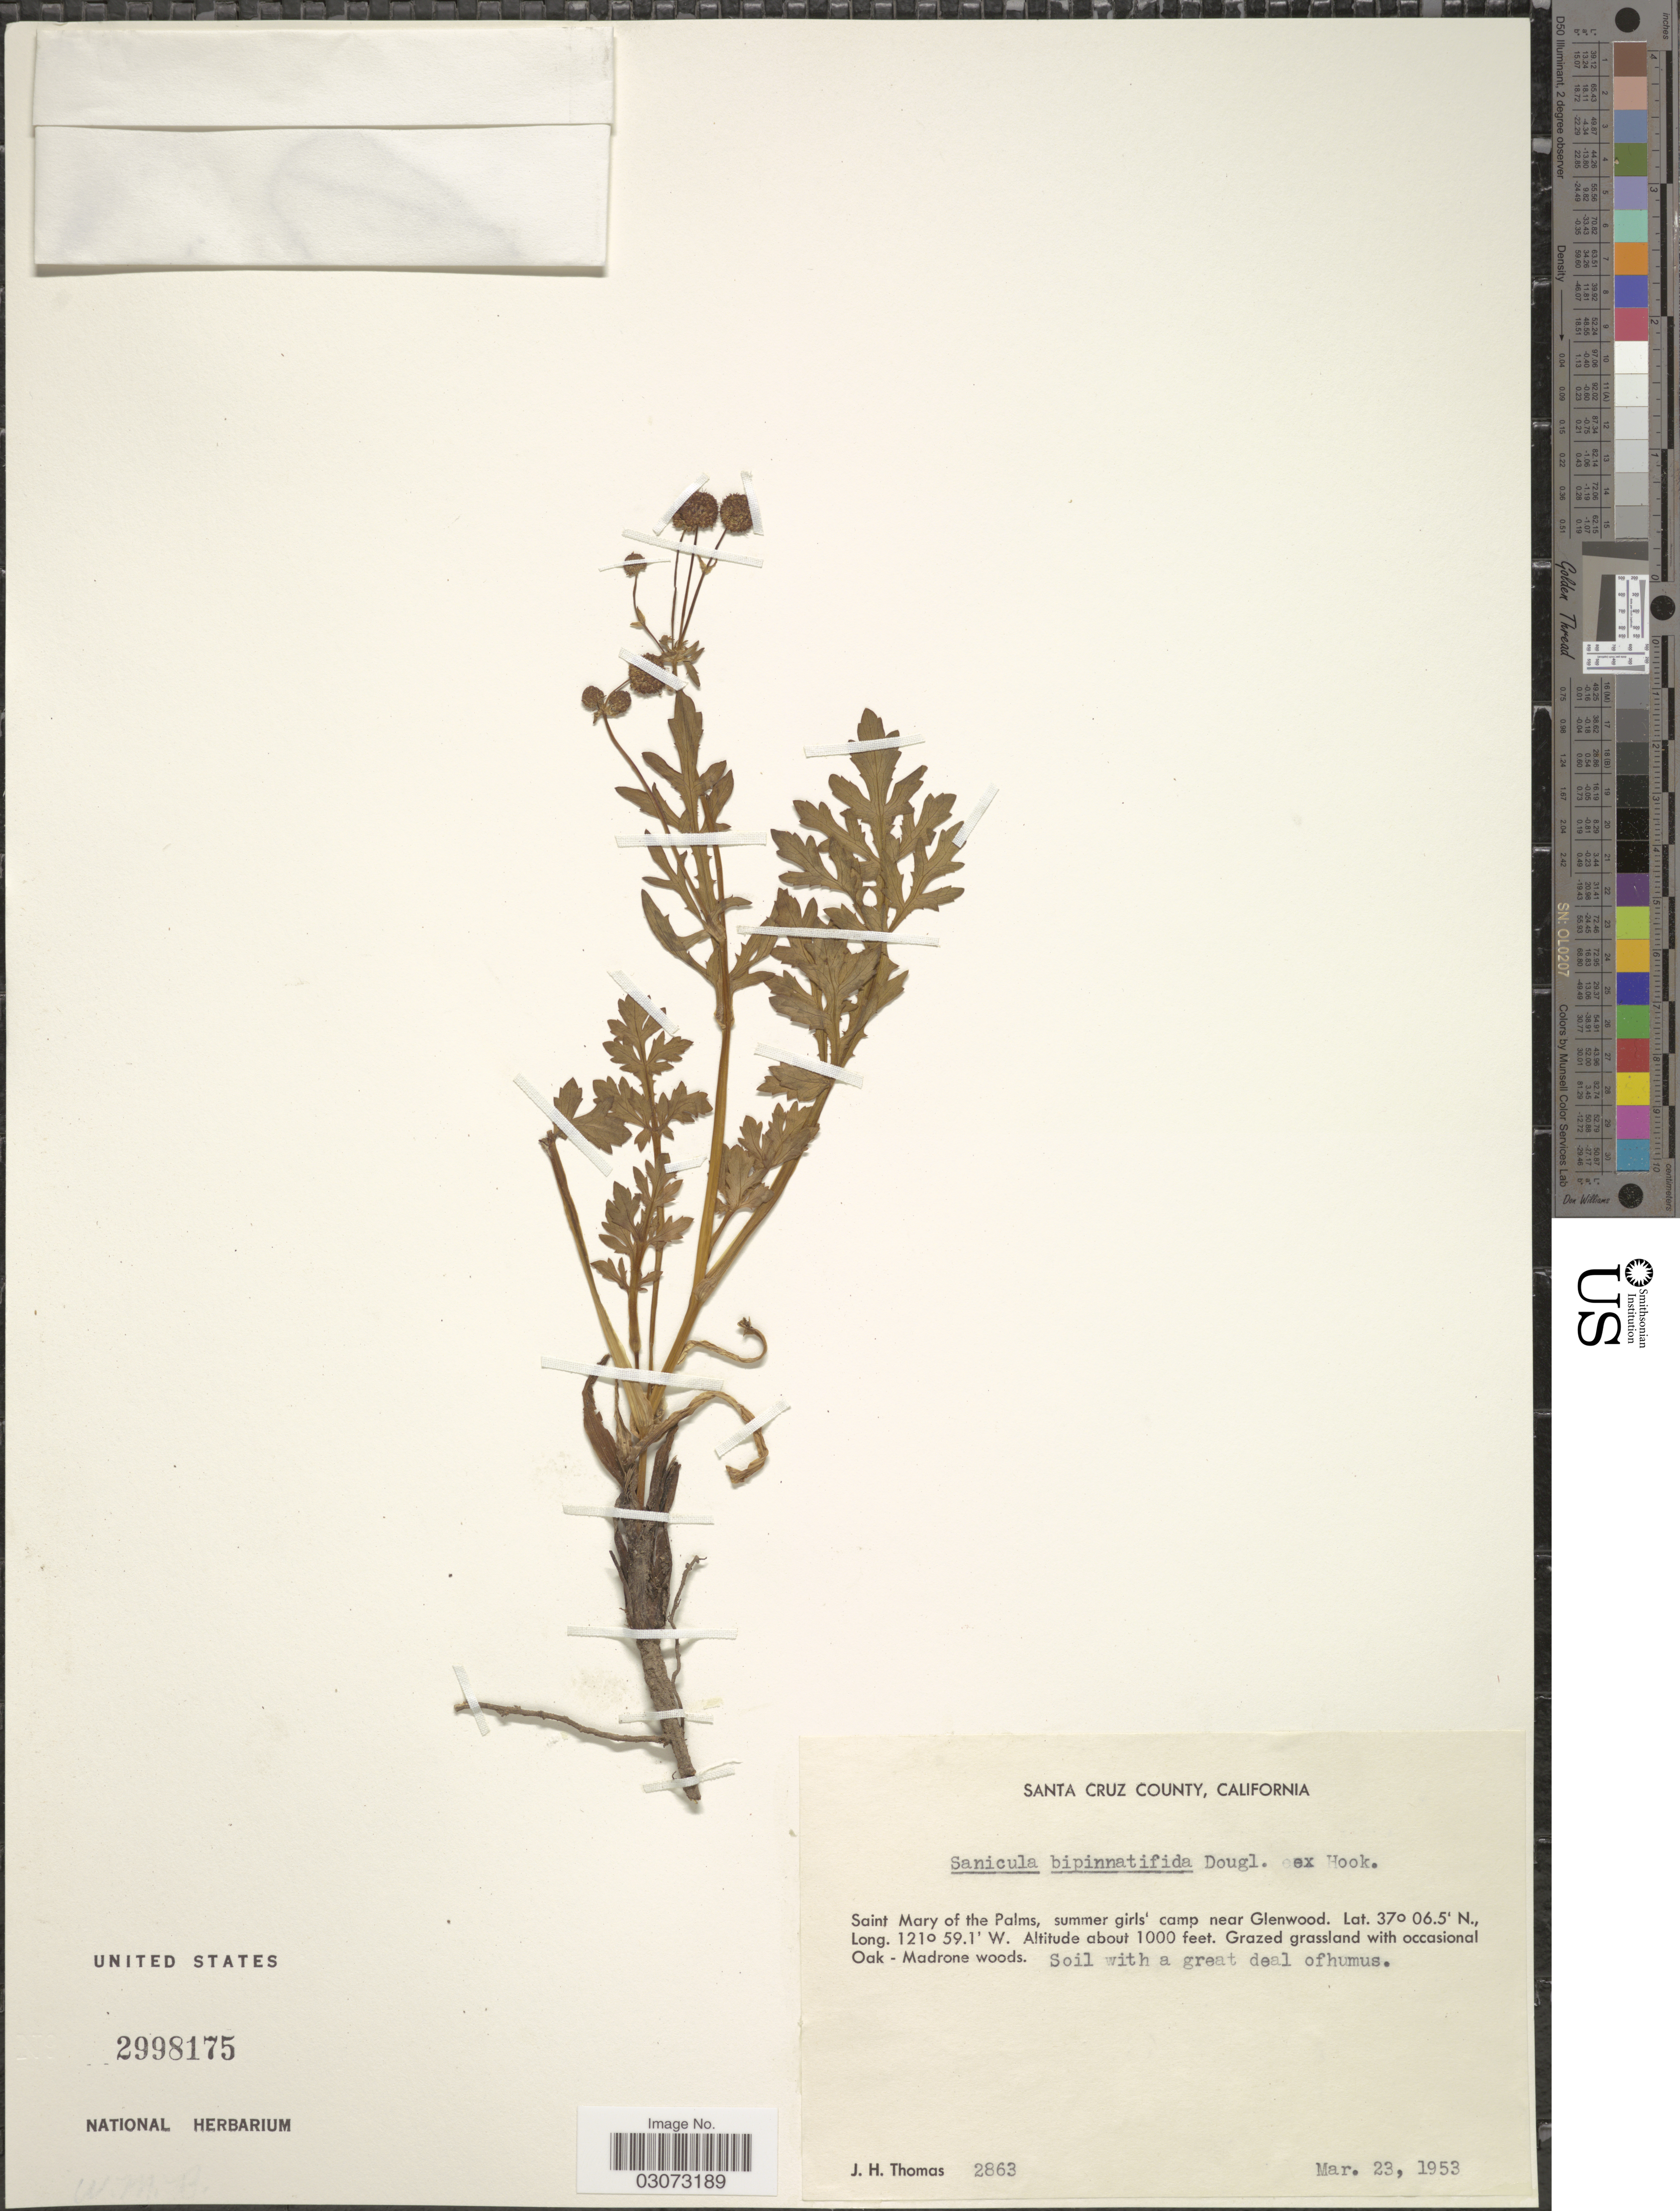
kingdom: Plantae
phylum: Tracheophyta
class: Magnoliopsida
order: Apiales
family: Apiaceae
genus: Sanicula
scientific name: Sanicula bipinnatifida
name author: Douglas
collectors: J. H. Thomas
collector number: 2863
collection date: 1953-03-23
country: United States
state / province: California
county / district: Santa Cruz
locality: Santa Cruz County. Saint Mary of the Palms, summer girl's camp near Glenwood.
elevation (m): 305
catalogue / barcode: US 2998175